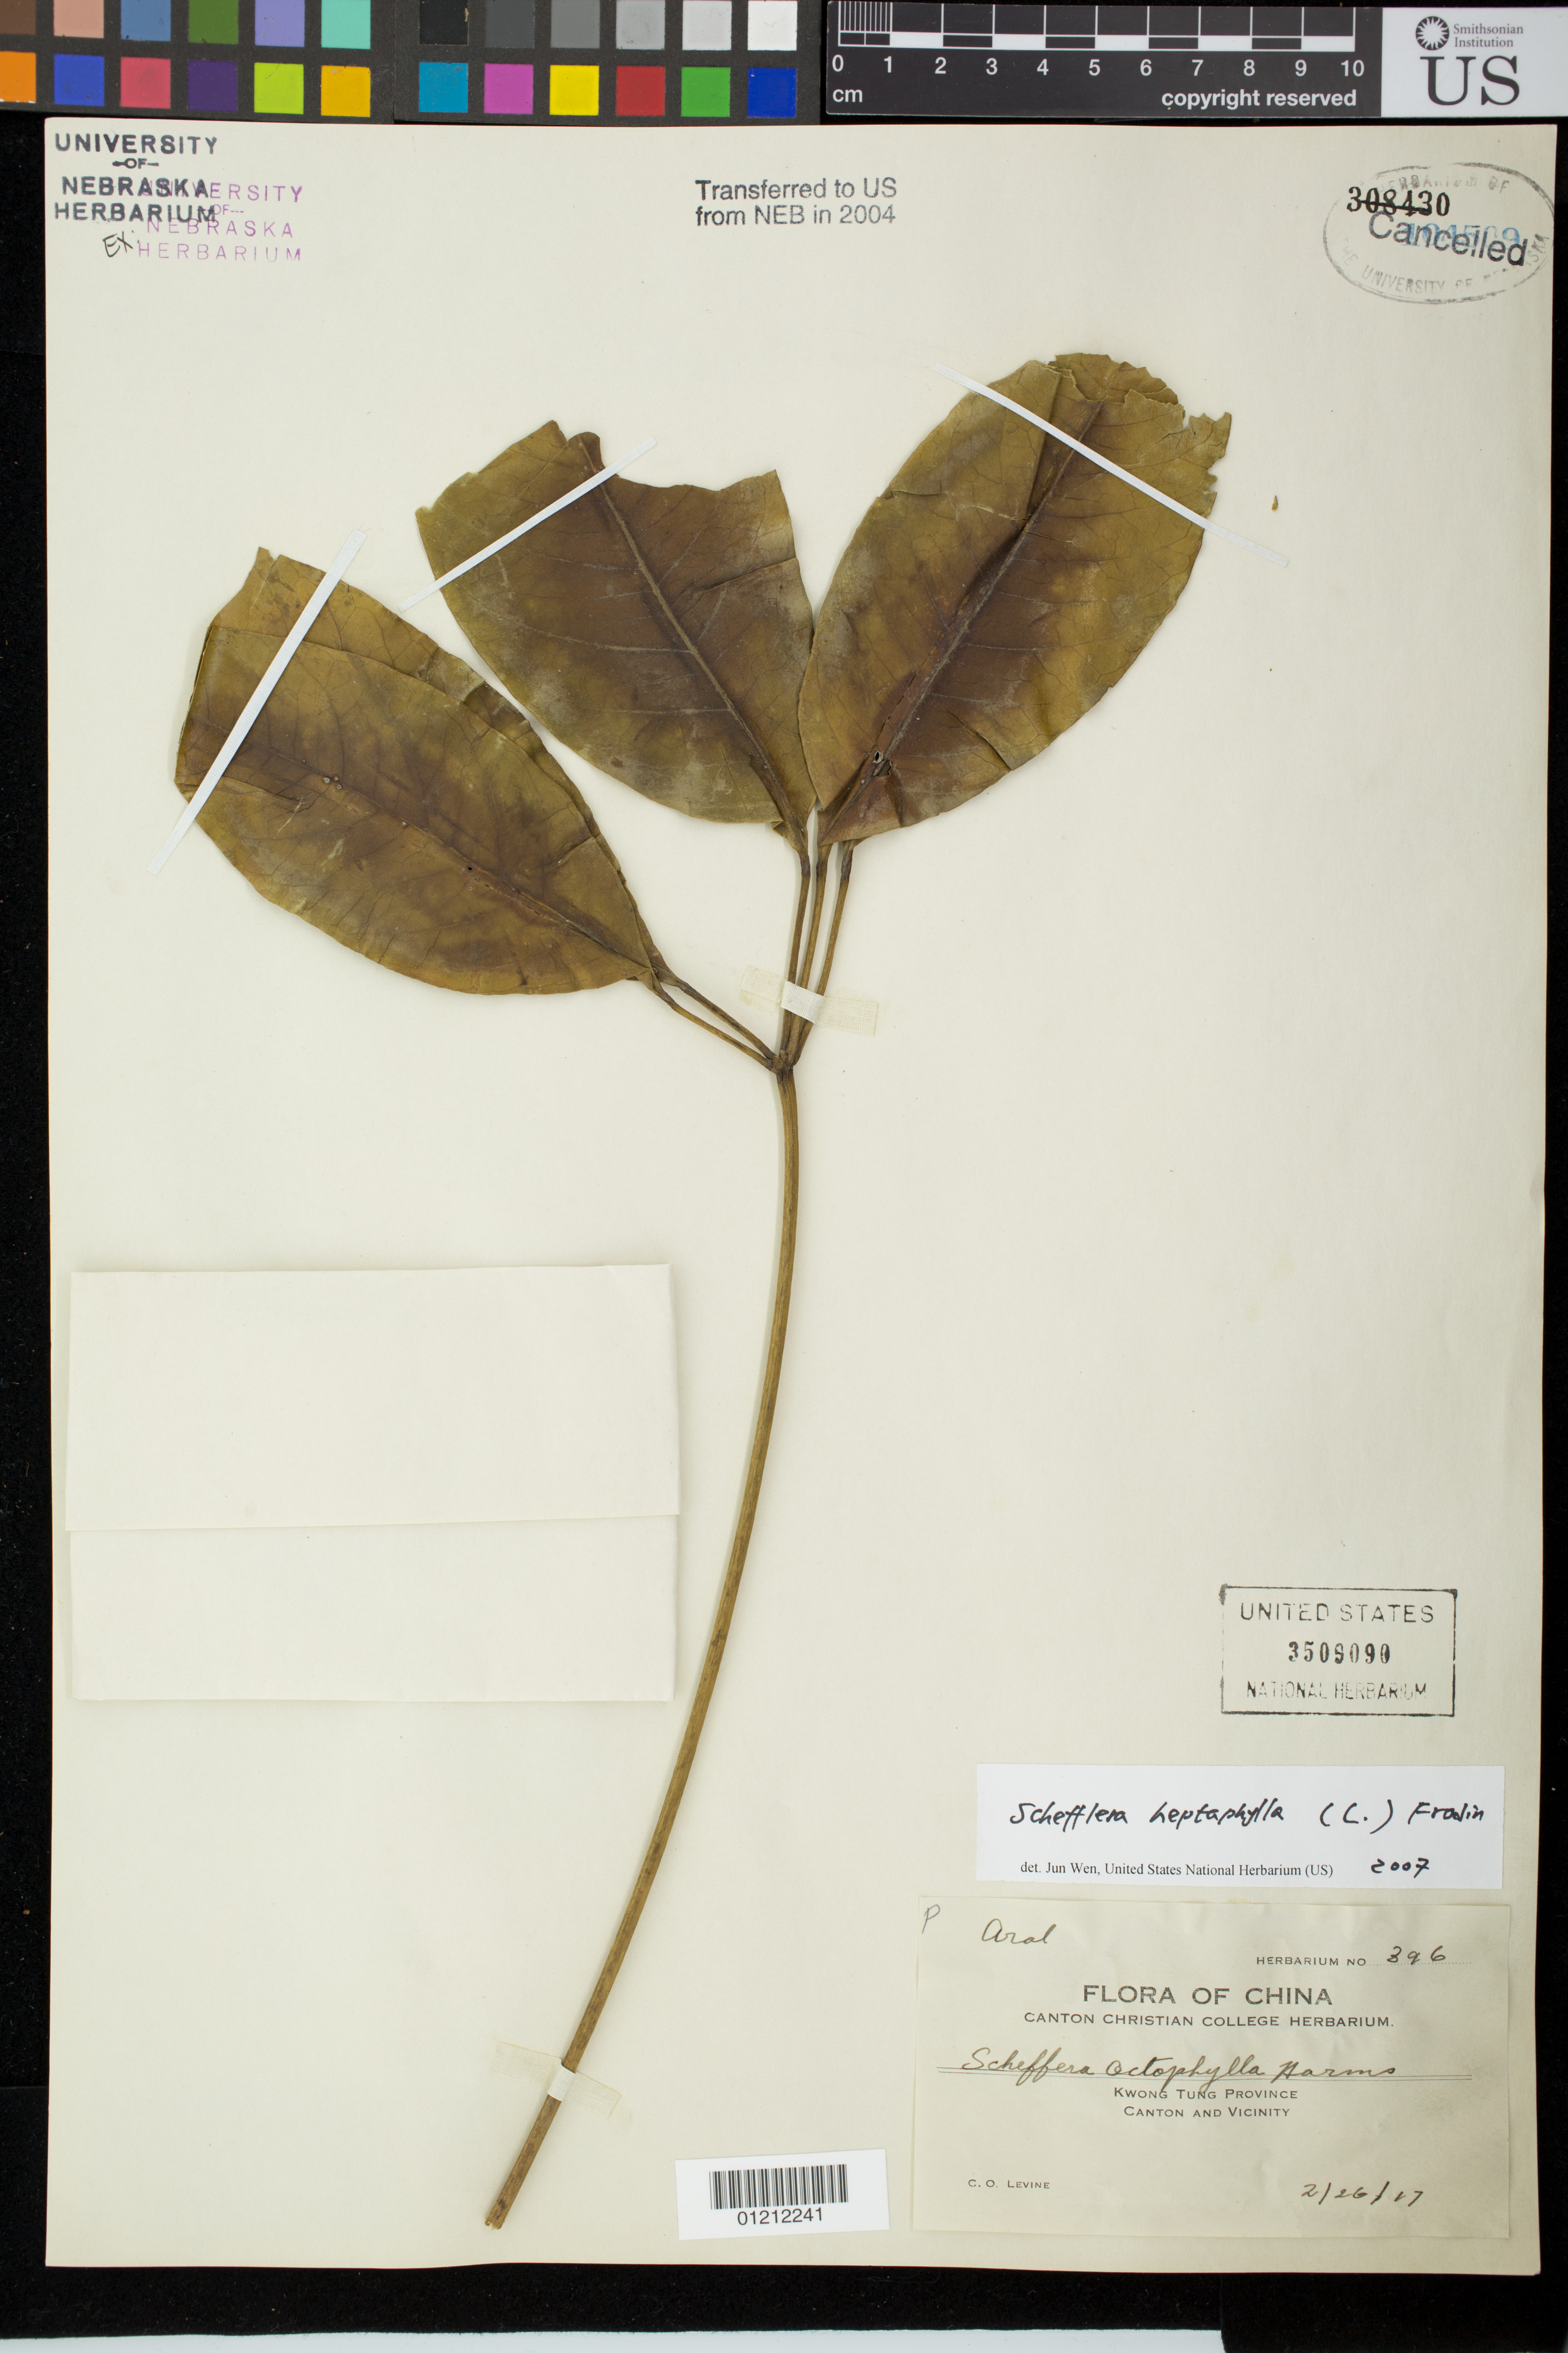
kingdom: Plantae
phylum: Tracheophyta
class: Magnoliopsida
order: Apiales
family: Araliaceae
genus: Schefflera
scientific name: Schefflera heptaphylla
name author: (L.) Frodin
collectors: C. O. Levine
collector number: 396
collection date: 1917-02-26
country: China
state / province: Guangdong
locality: Canton and Vicinity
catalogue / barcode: US 3509090